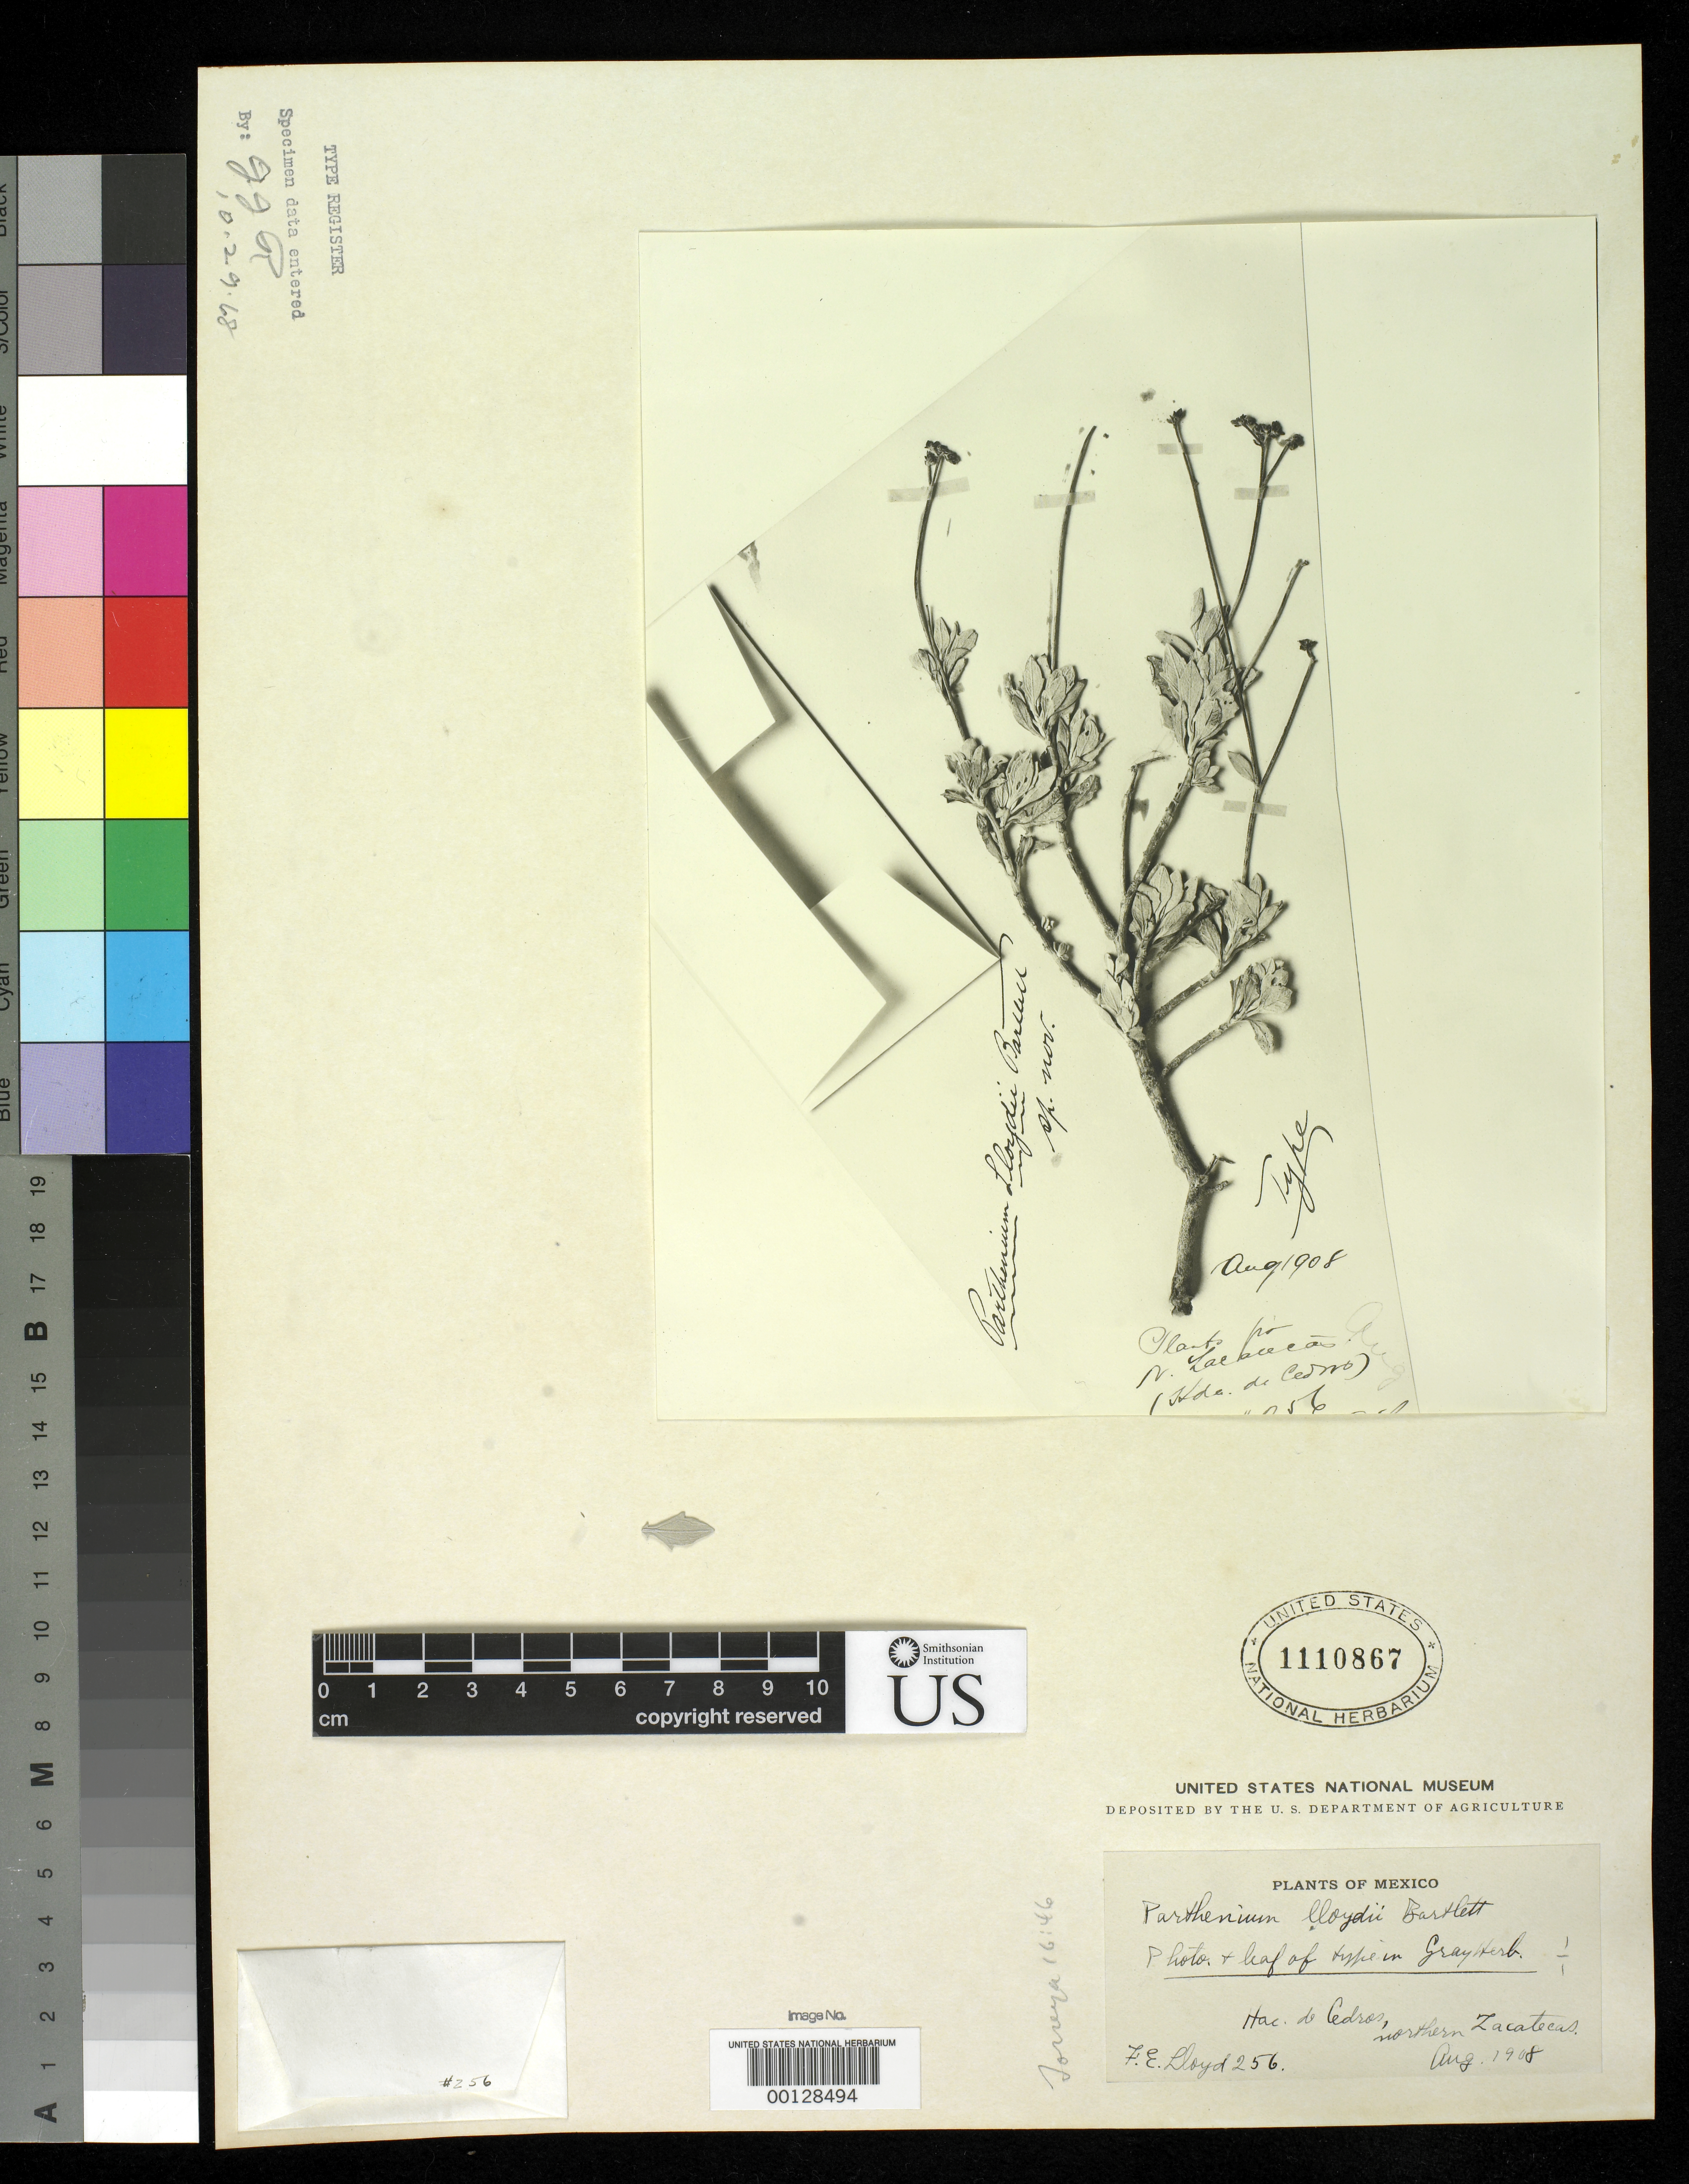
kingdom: Plantae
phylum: Tracheophyta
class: Magnoliopsida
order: Asterales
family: Asteraceae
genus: Parthenium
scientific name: Parthenium lloydii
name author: Bartlett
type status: Type Material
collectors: F. E. Lloyd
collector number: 256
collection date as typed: Aug 1908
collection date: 1908-08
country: Mexico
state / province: Zacatecas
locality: Mazapil, Partido, Hacienda de Cedros.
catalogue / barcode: US 1110867